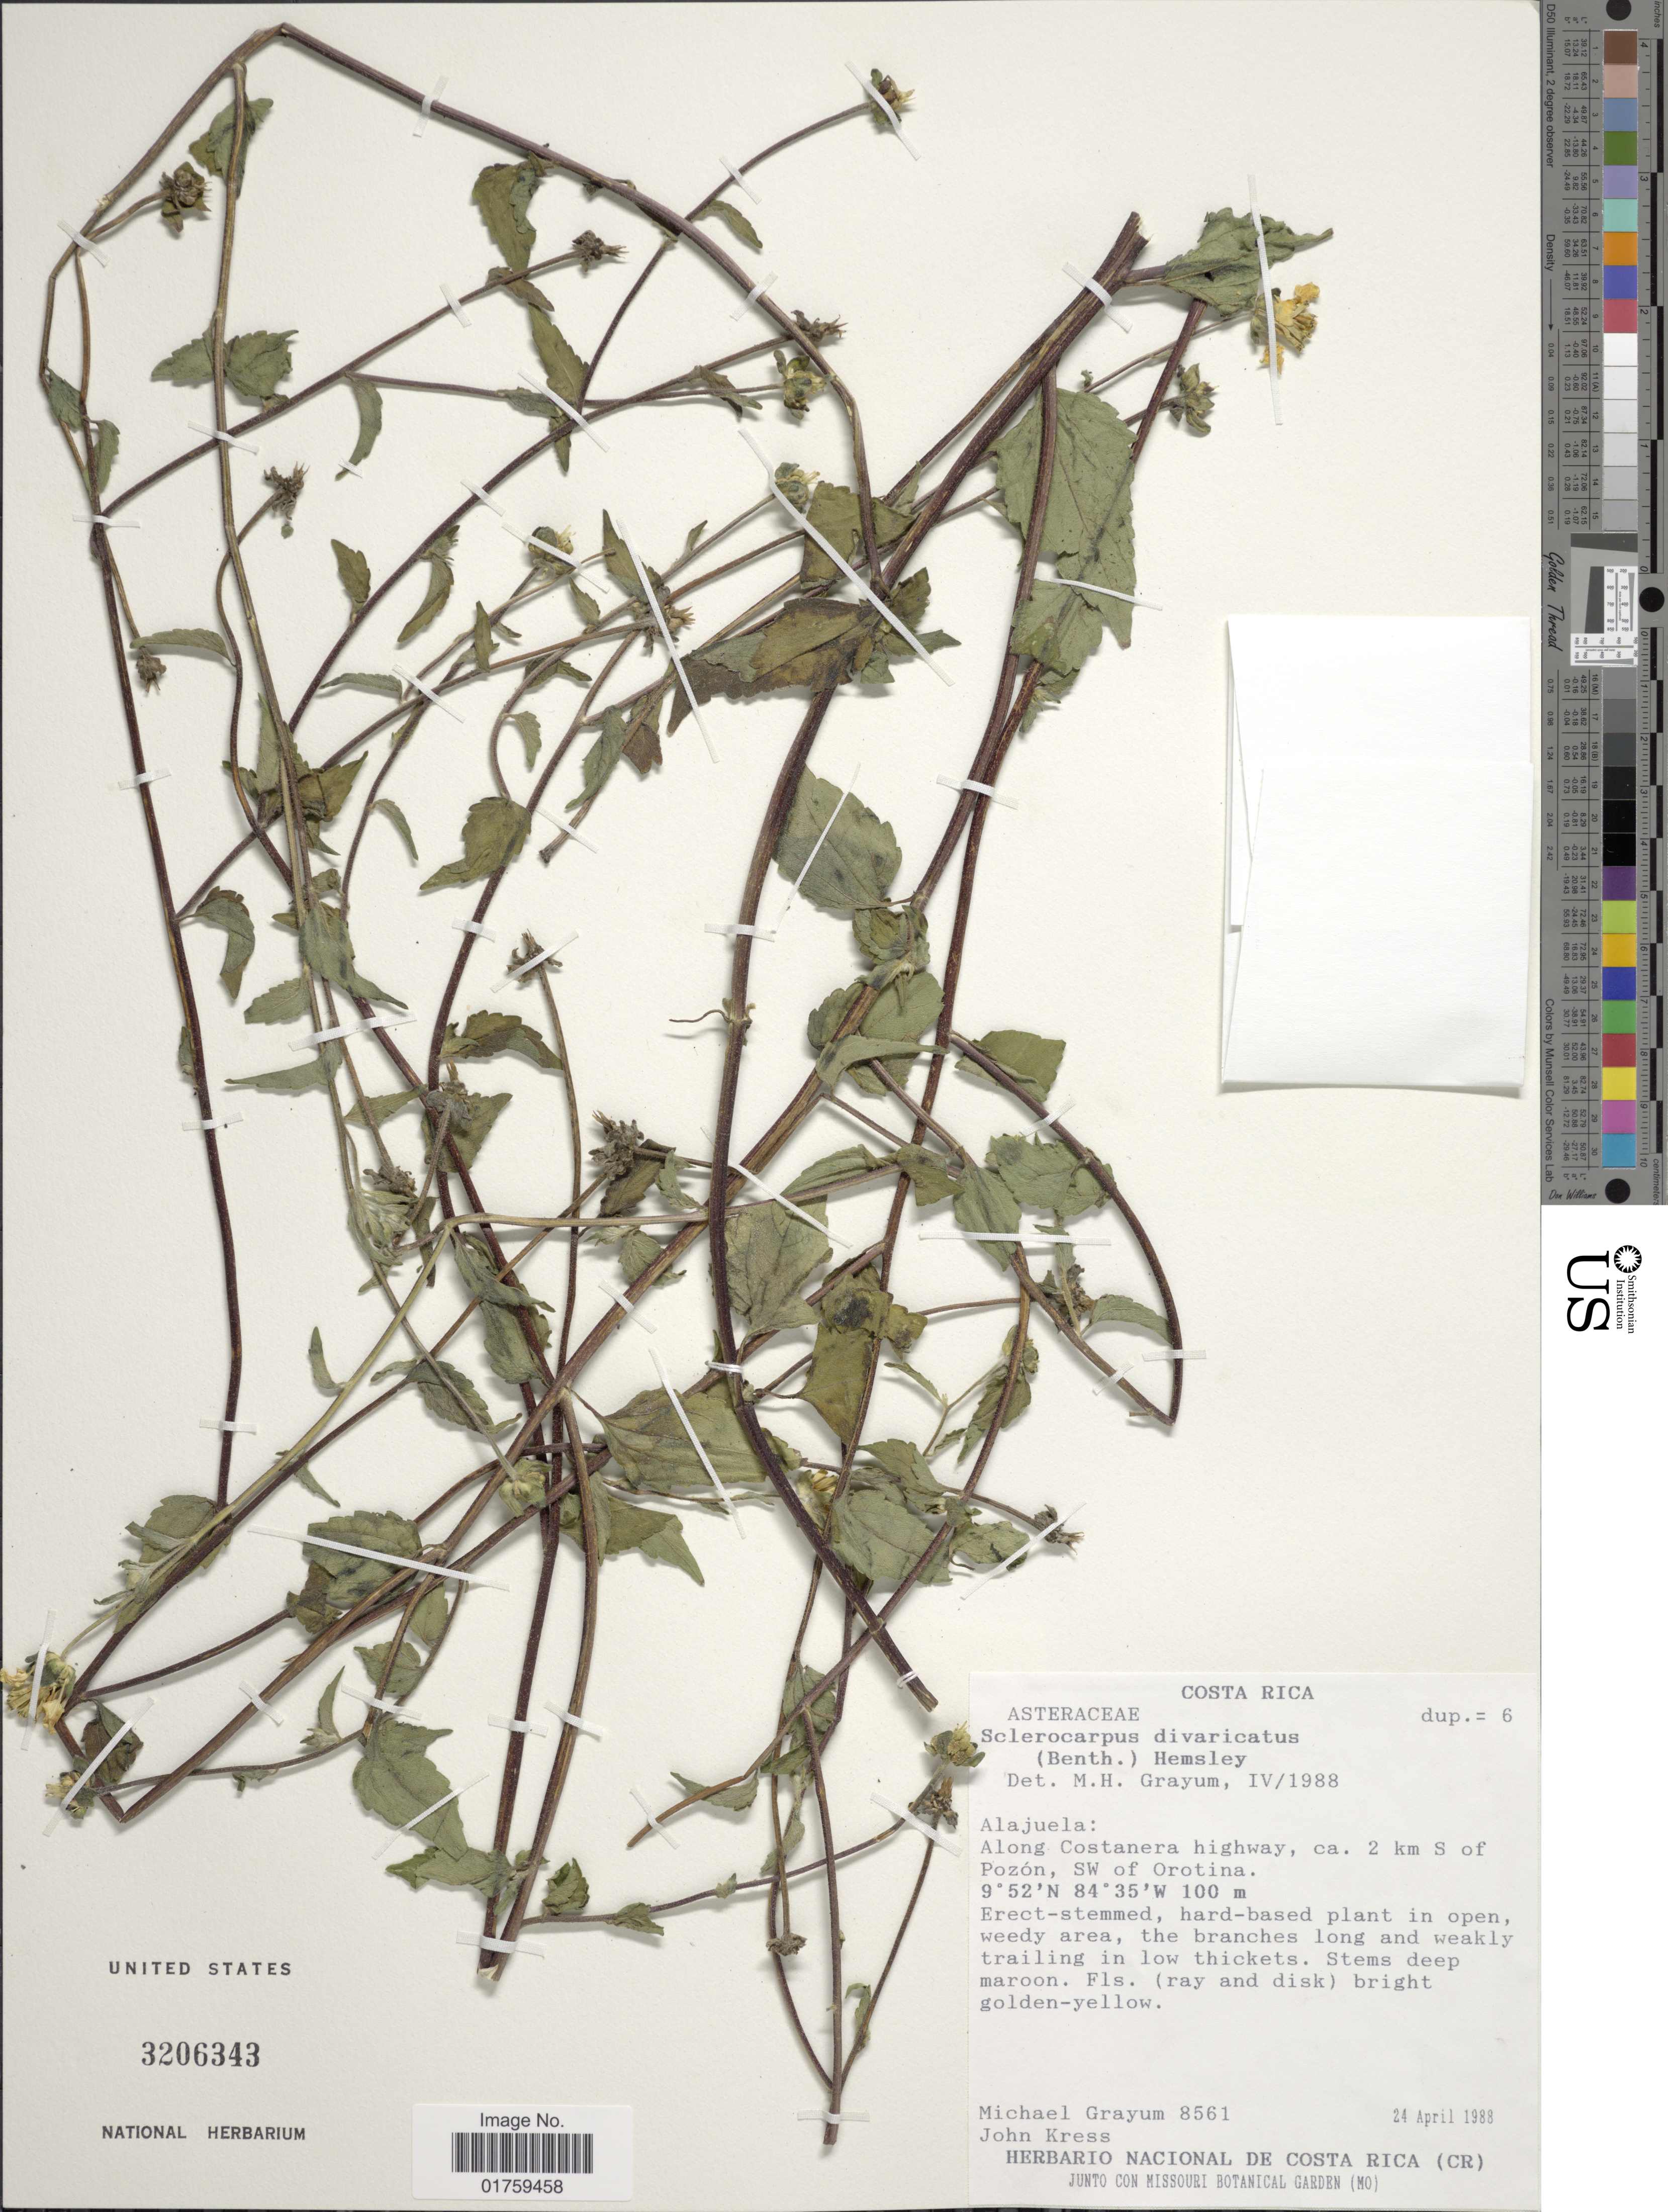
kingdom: Plantae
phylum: Tracheophyta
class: Magnoliopsida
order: Asterales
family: Asteraceae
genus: Sclerocarpus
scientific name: Sclerocarpus divaricatus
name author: (Benth.) Benth. & Hook. f. ex Hemsl.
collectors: M. H. Grayum & W. J. Kress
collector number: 8561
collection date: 1988-04-24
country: Costa Rica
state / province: Alajuela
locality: Alajuela: Along Costanera highway, ca. 2 km S of Pozon, SW of Orotina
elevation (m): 100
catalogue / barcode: US 3206343